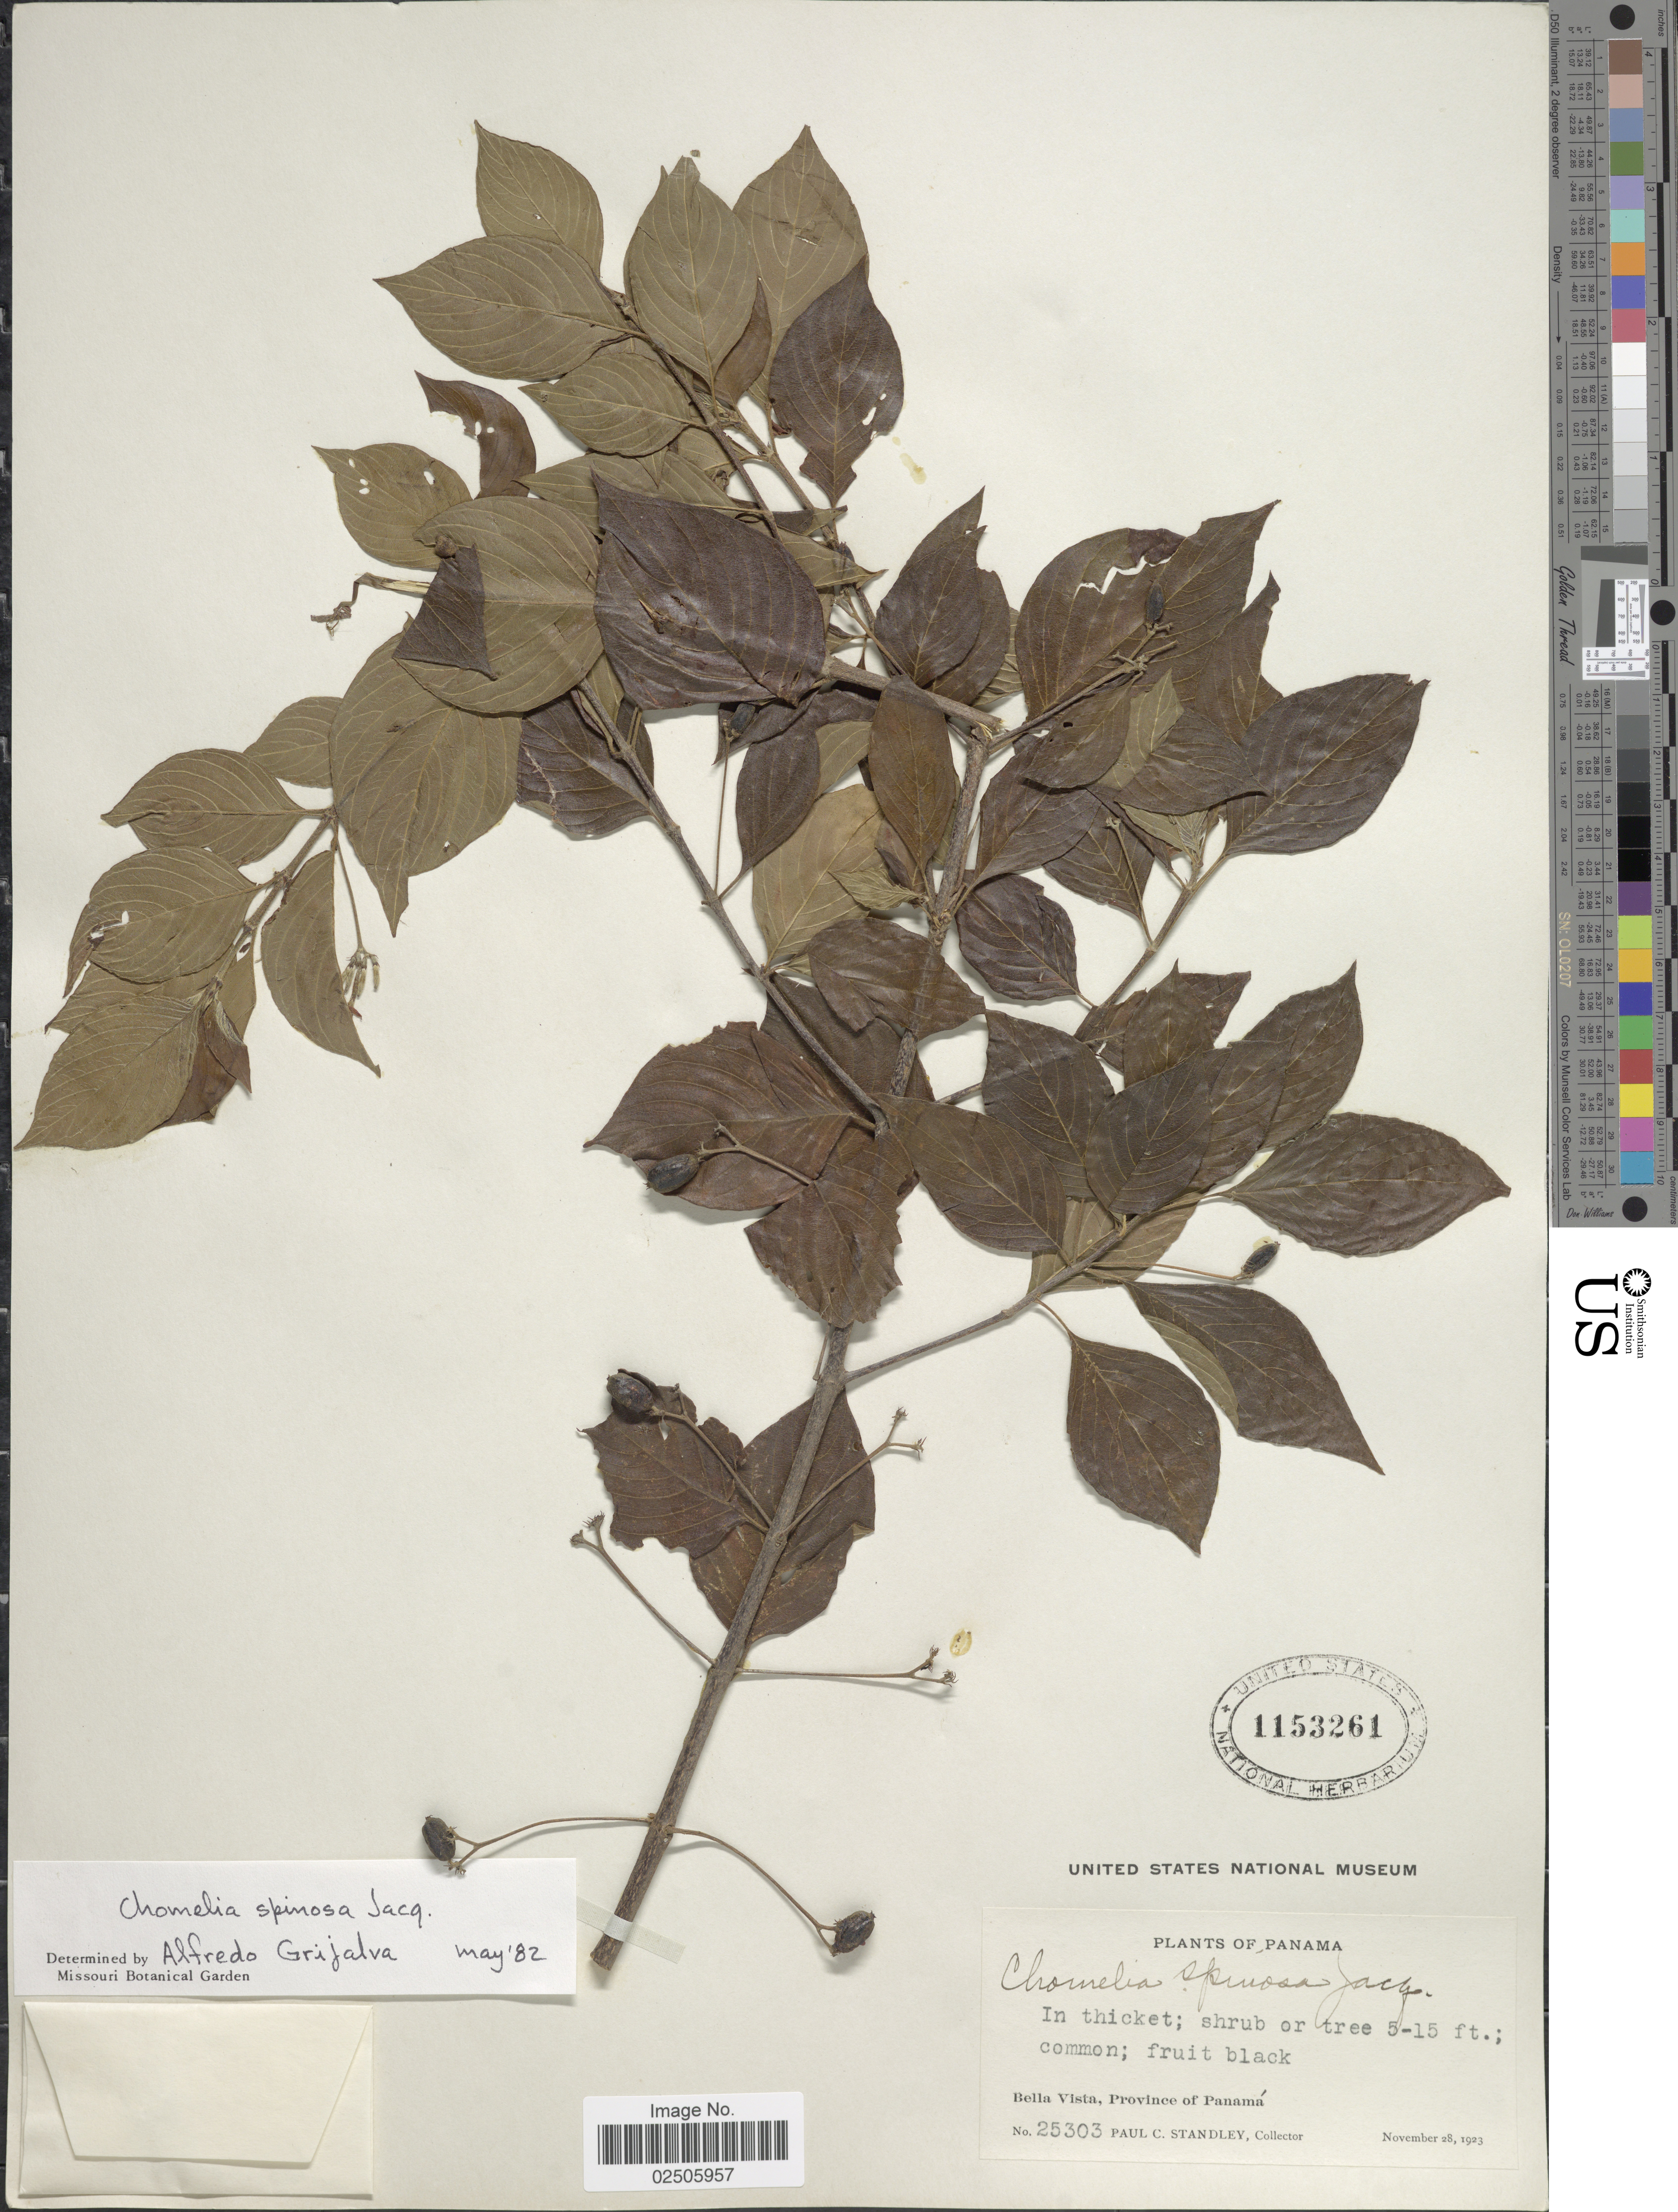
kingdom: Plantae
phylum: Tracheophyta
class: Magnoliopsida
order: Gentianales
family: Rubiaceae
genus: Chomelia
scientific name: Chomelia spinosa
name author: Jacq.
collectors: P. C. Standley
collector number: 25303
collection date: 1923-11-28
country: Panama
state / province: Panamá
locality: Bella Vista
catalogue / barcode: US 1153261